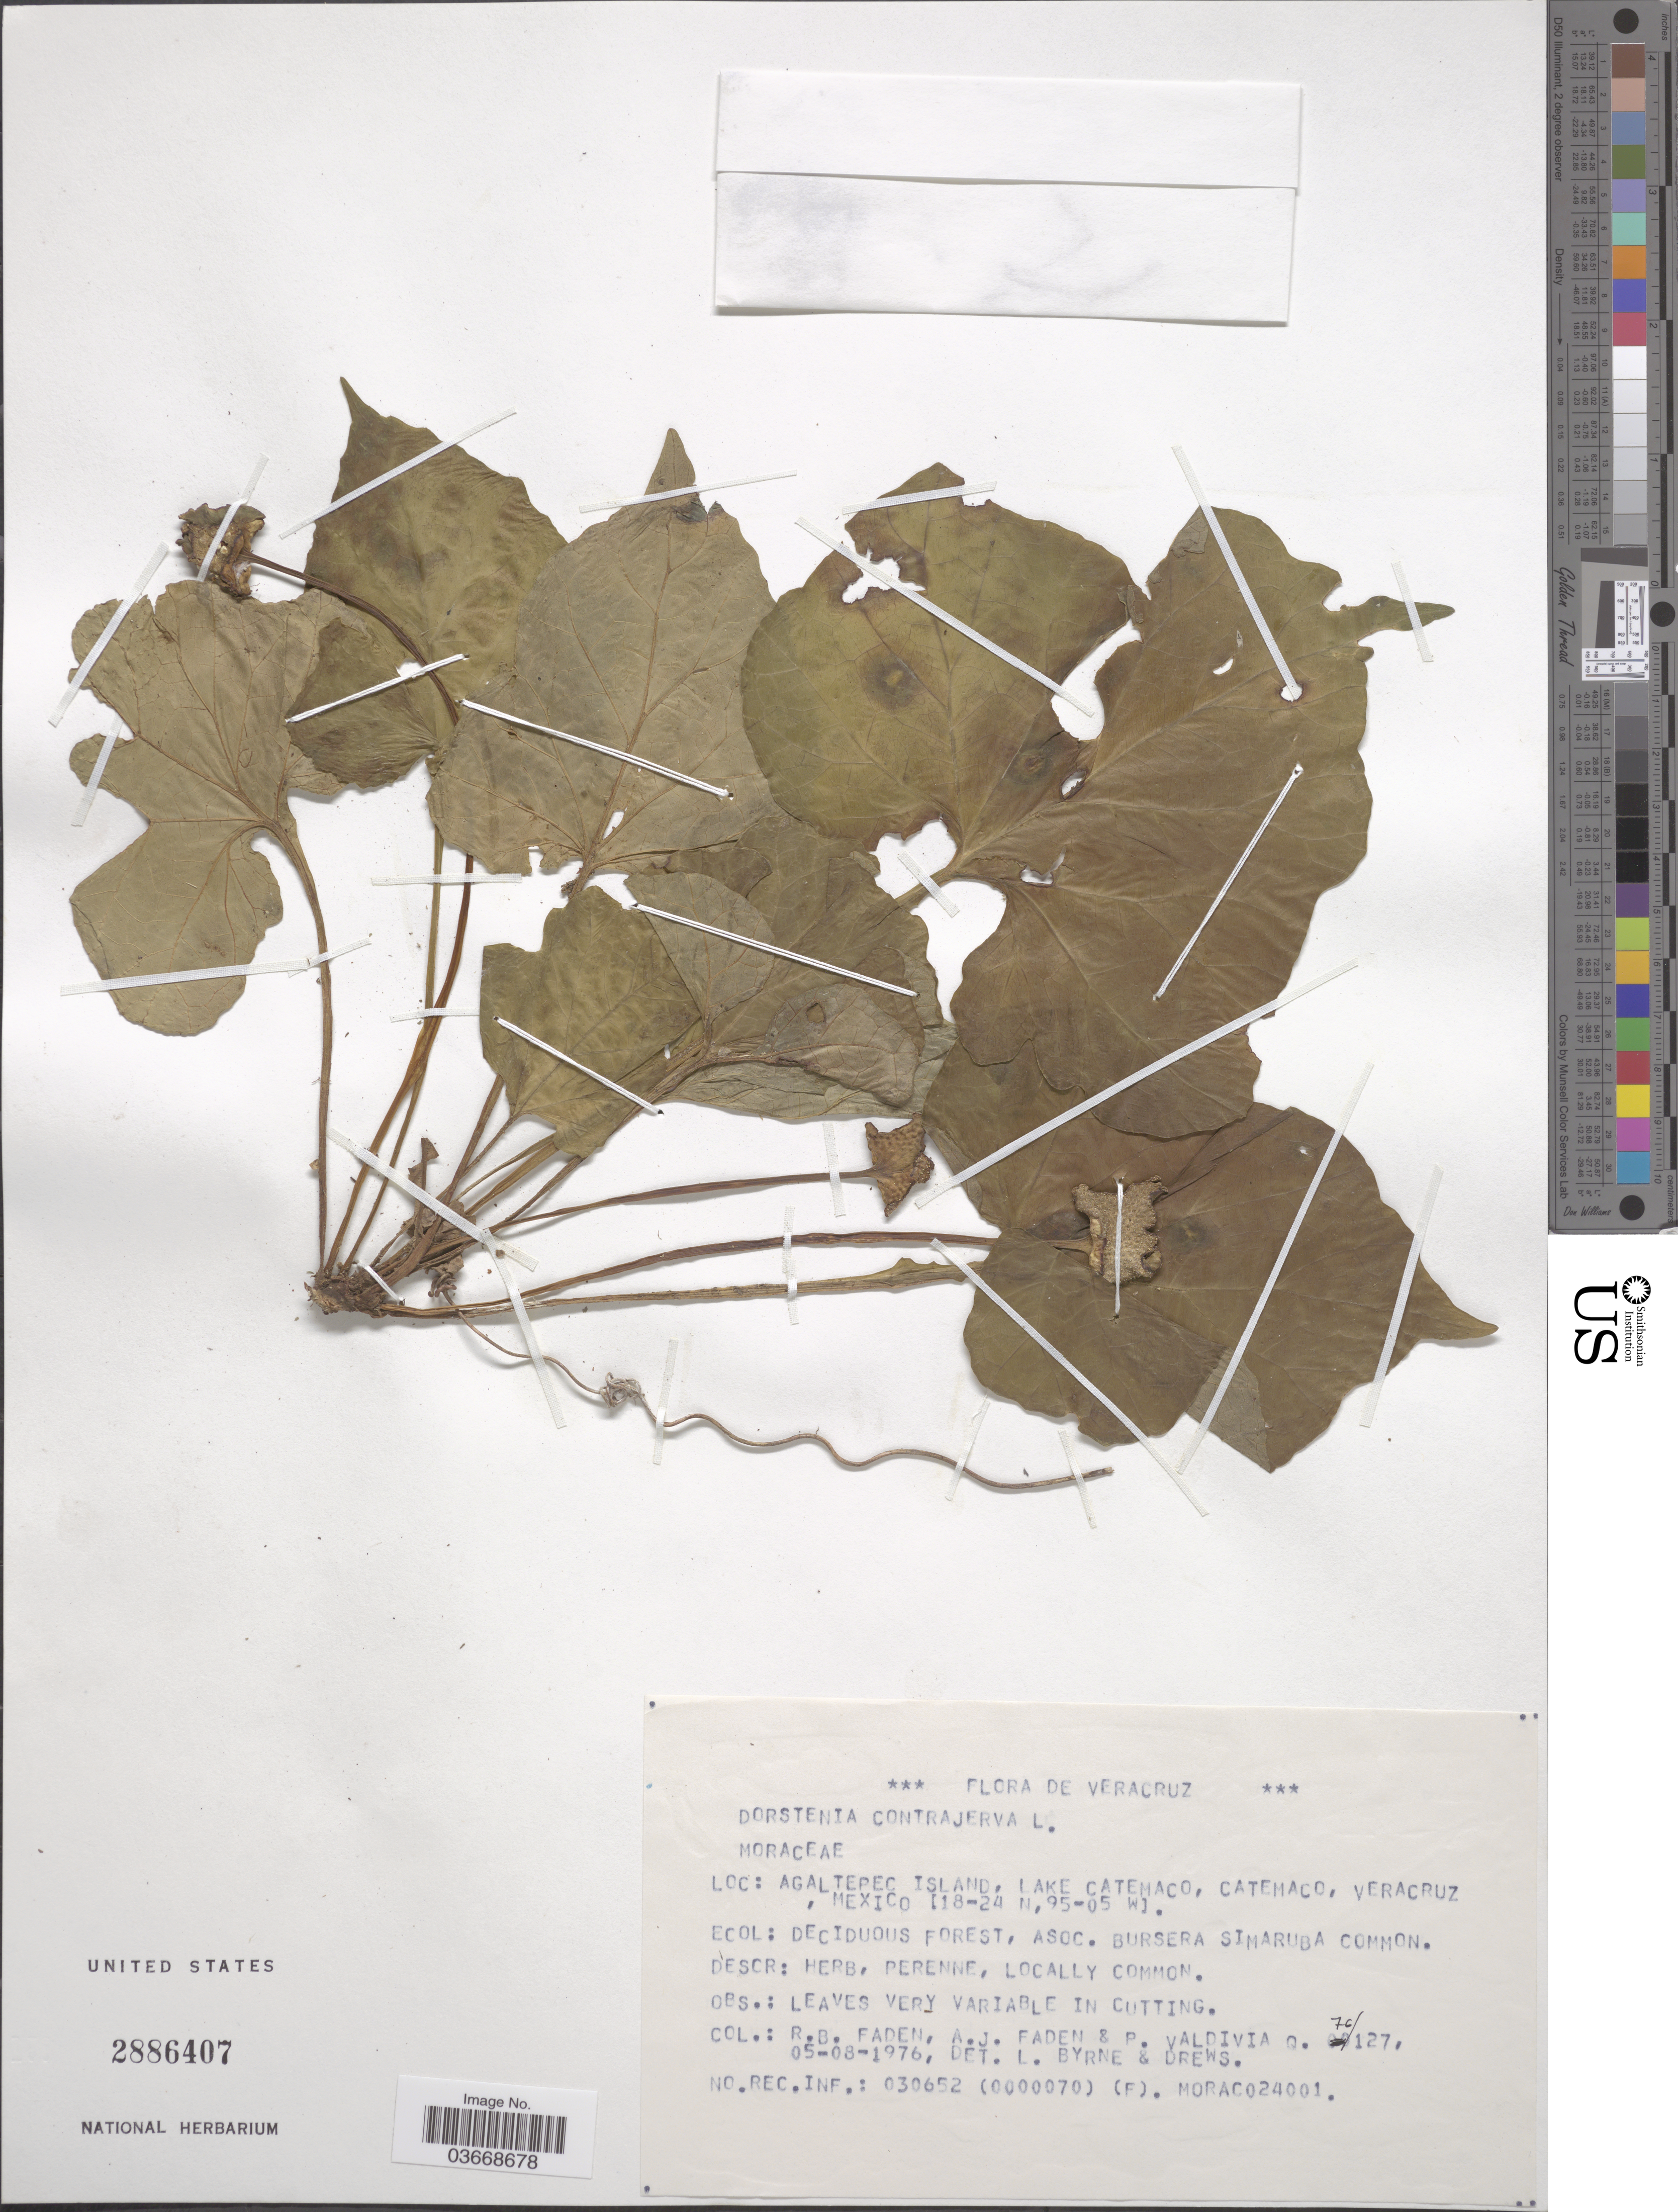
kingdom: Plantae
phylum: Tracheophyta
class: Magnoliopsida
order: Rosales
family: Moraceae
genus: Dorstenia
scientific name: Dorstenia contrajerva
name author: L.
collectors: R. B. Faden, A. J. Faden & P. Valdivia Q.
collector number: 76/127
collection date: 1976-08-05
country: Mexico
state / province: Veracruz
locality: Agaltepec Island, Lake Catemaco, Catemaco, Veracruz.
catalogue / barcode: US 2886407